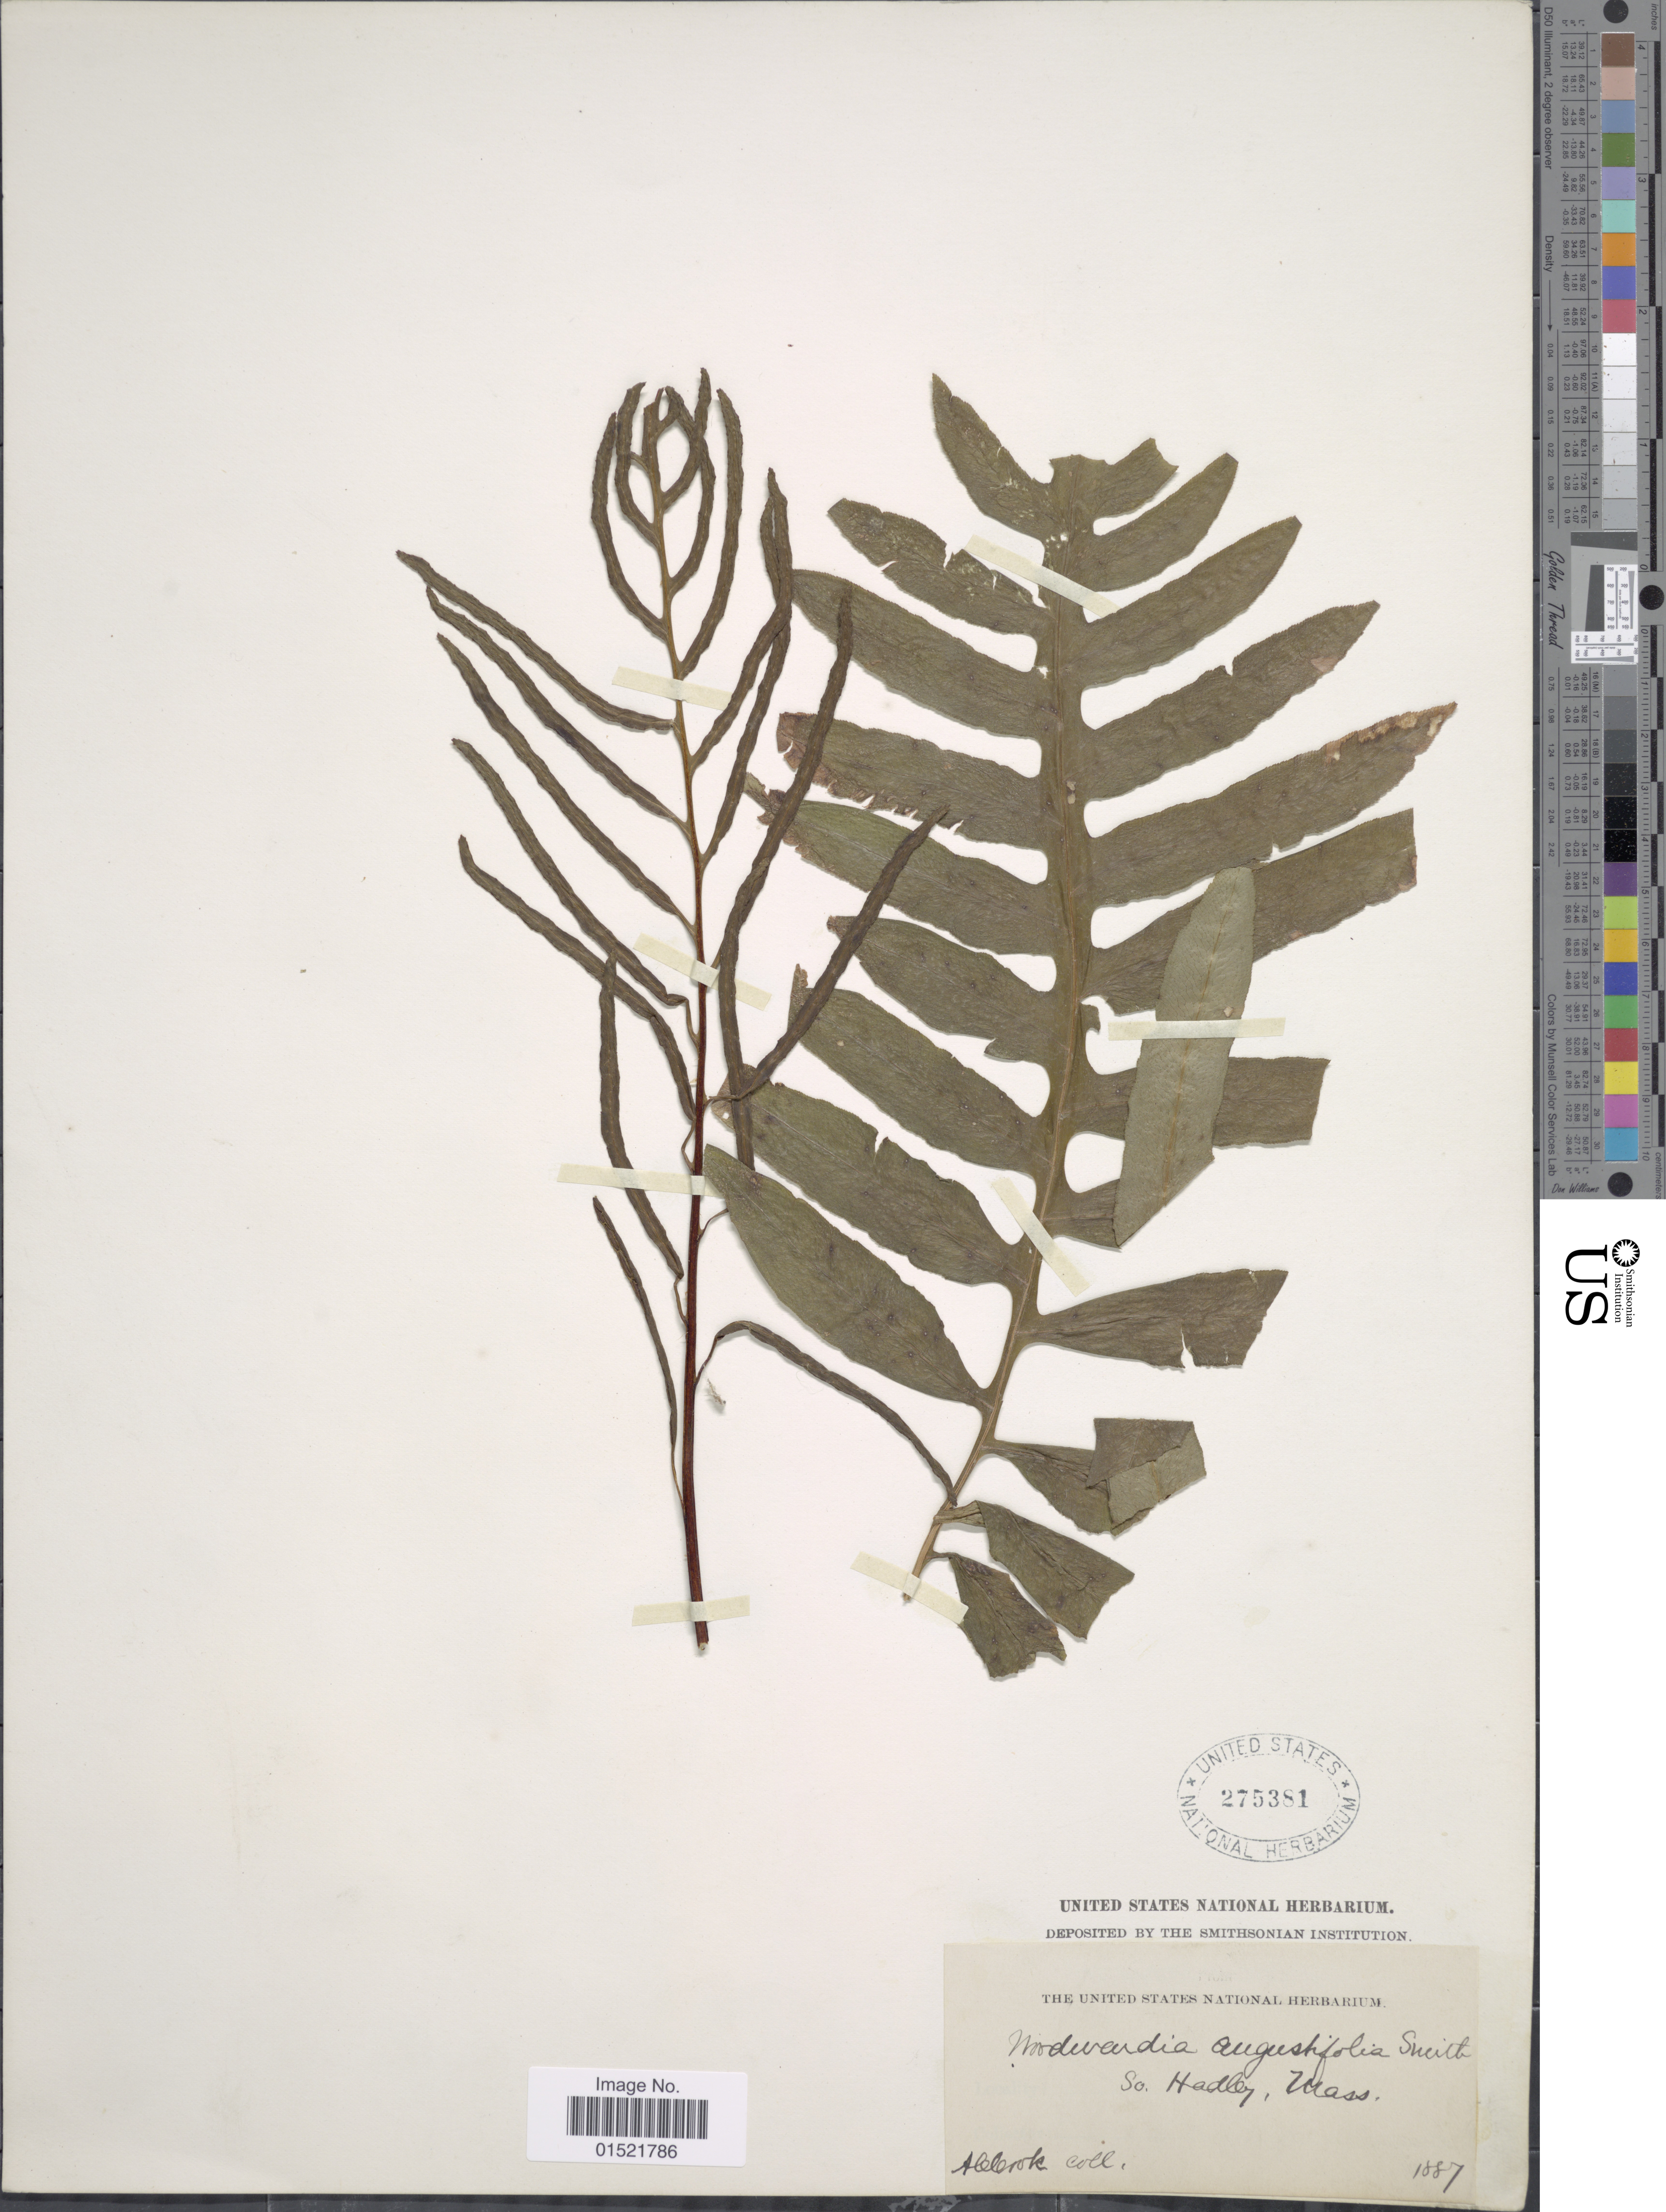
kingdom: Plantae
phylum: Tracheophyta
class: Polypodiopsida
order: Polypodiales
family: Blechnaceae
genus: Woodwardia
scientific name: Woodwardia areolata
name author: (L.) T. Moore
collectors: A. Cook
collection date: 1887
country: United States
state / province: Massachusetts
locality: So. Hadley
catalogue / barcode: US 275381